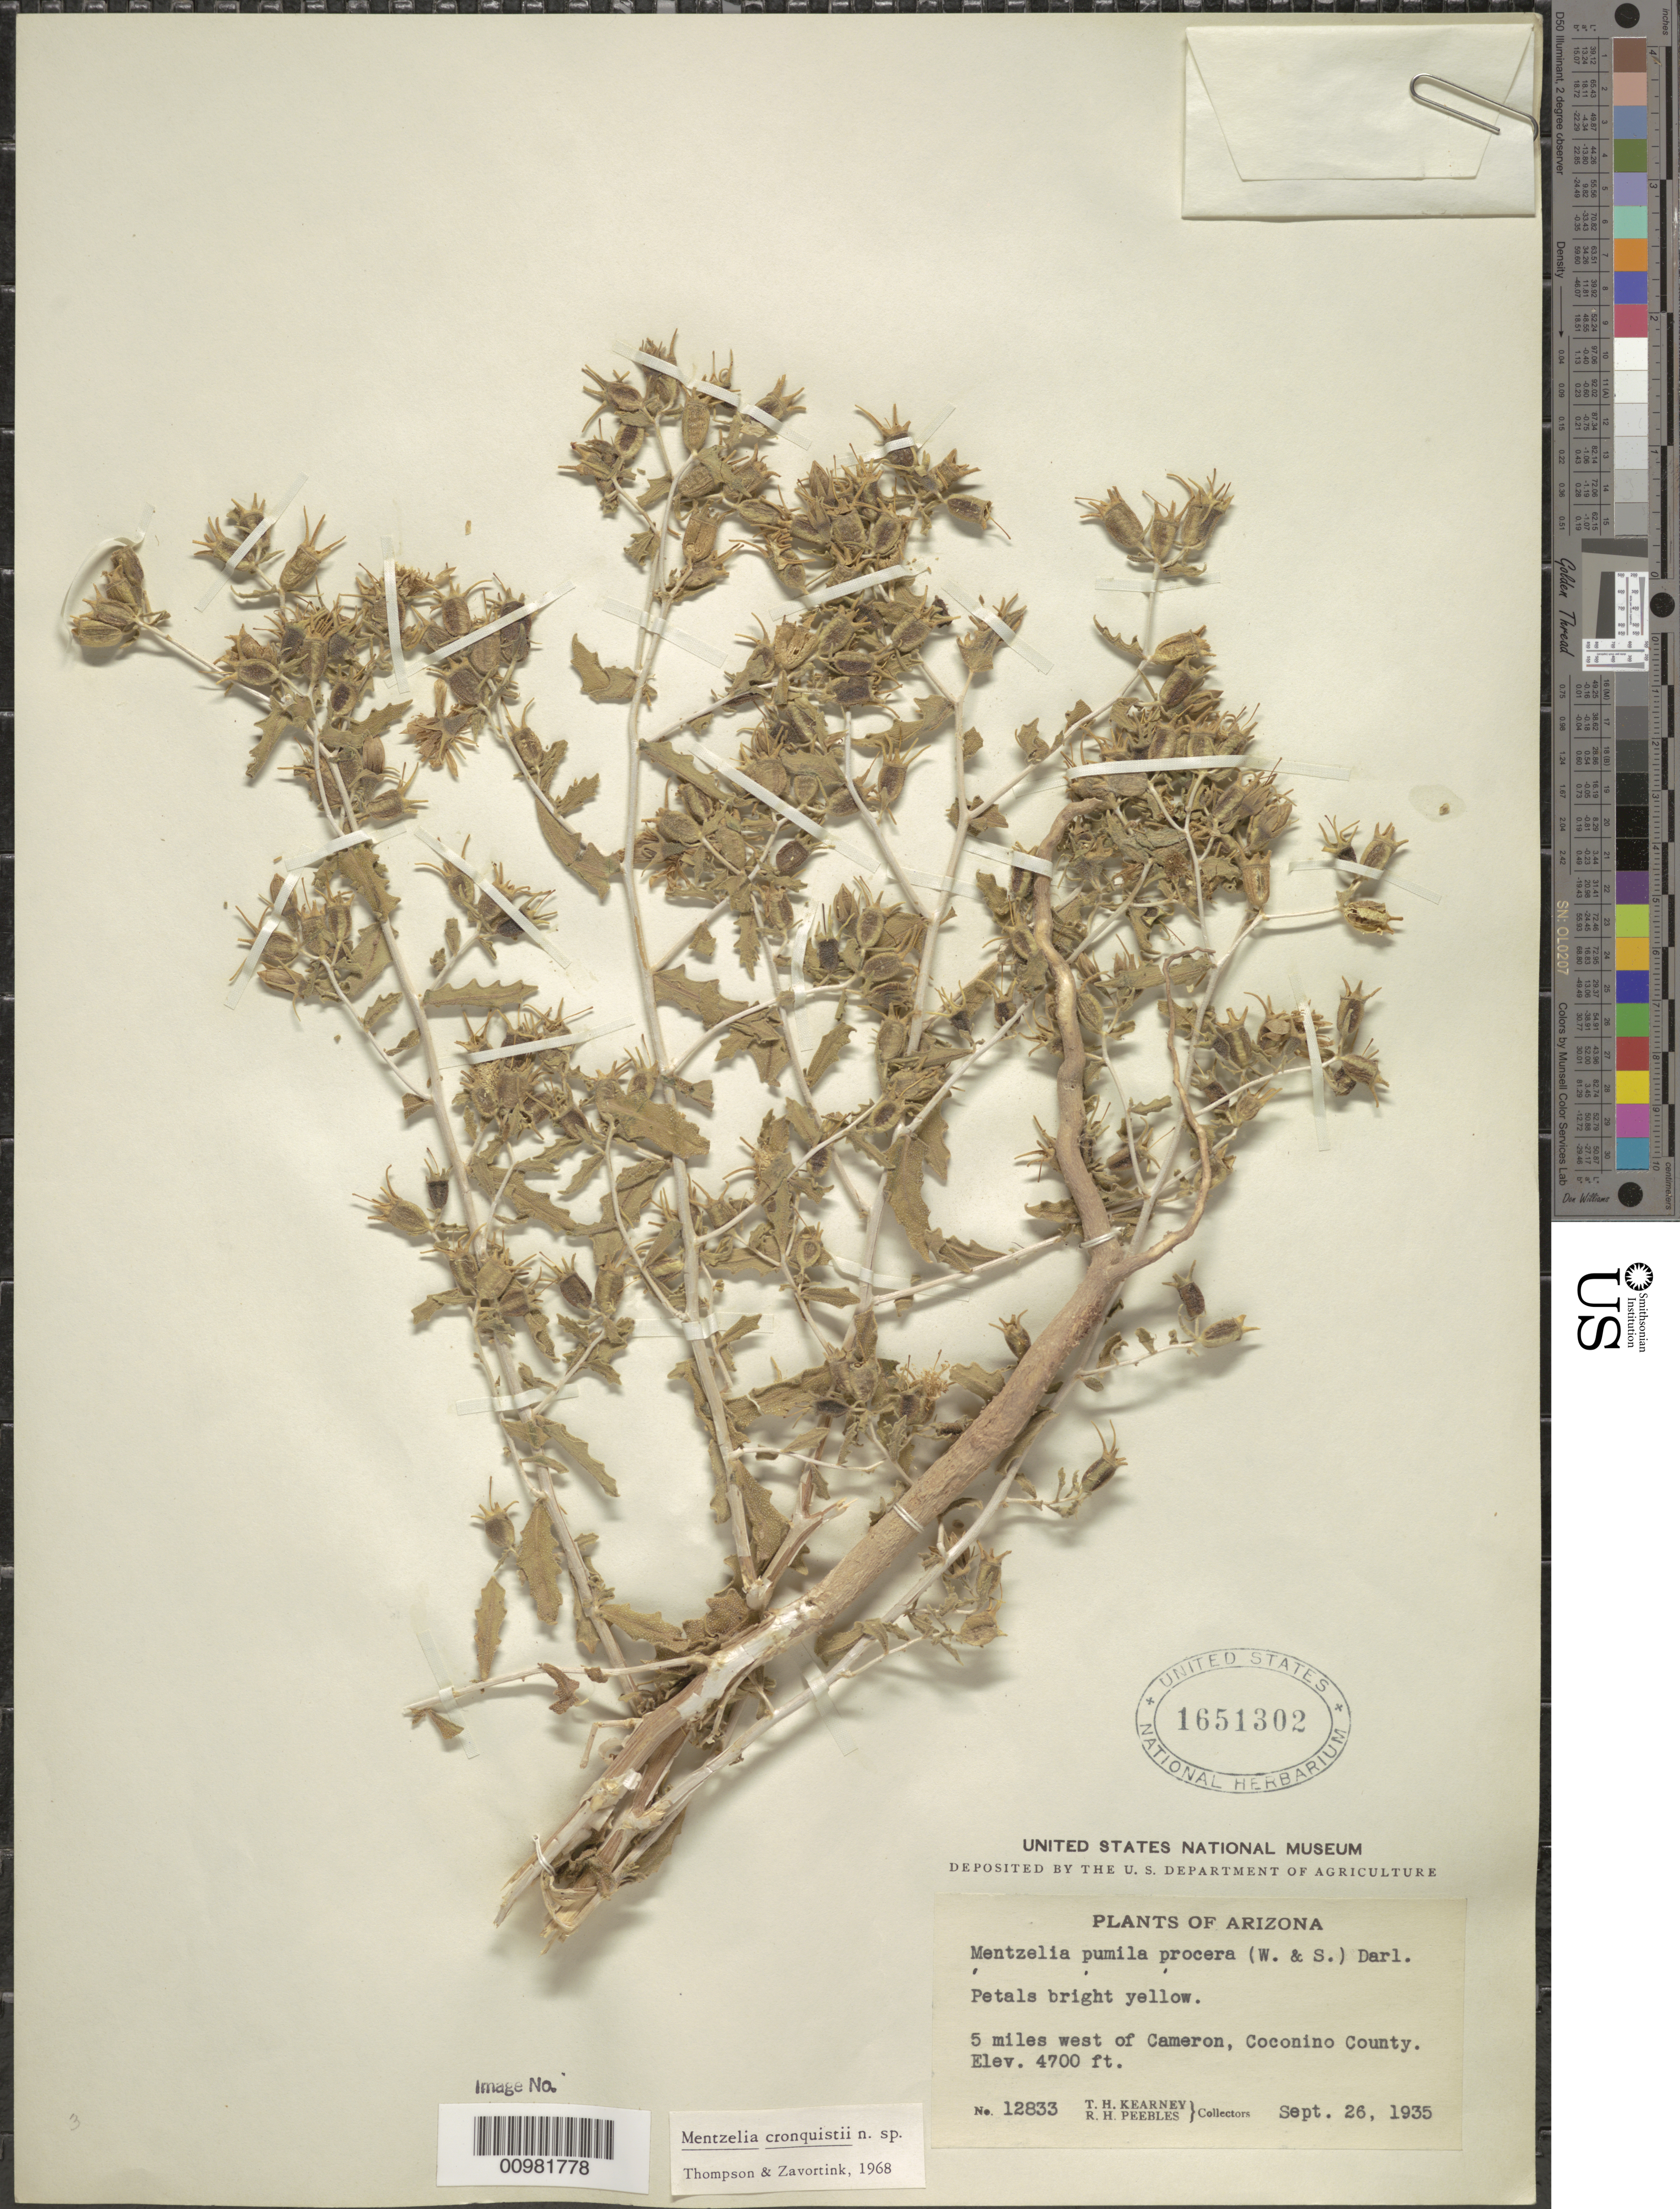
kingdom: Plantae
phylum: Tracheophyta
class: Magnoliopsida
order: Cornales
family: Loasaceae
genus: Mentzelia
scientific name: Mentzelia cronquistii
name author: H.J. Thomps. & Prigge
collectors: T. H. Kearney & R. H. Peebles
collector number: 12833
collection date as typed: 26 Sep 1935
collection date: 1935-09-26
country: United States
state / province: Arizona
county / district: Coconino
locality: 5 mi. W of Cameron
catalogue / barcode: US 1651302